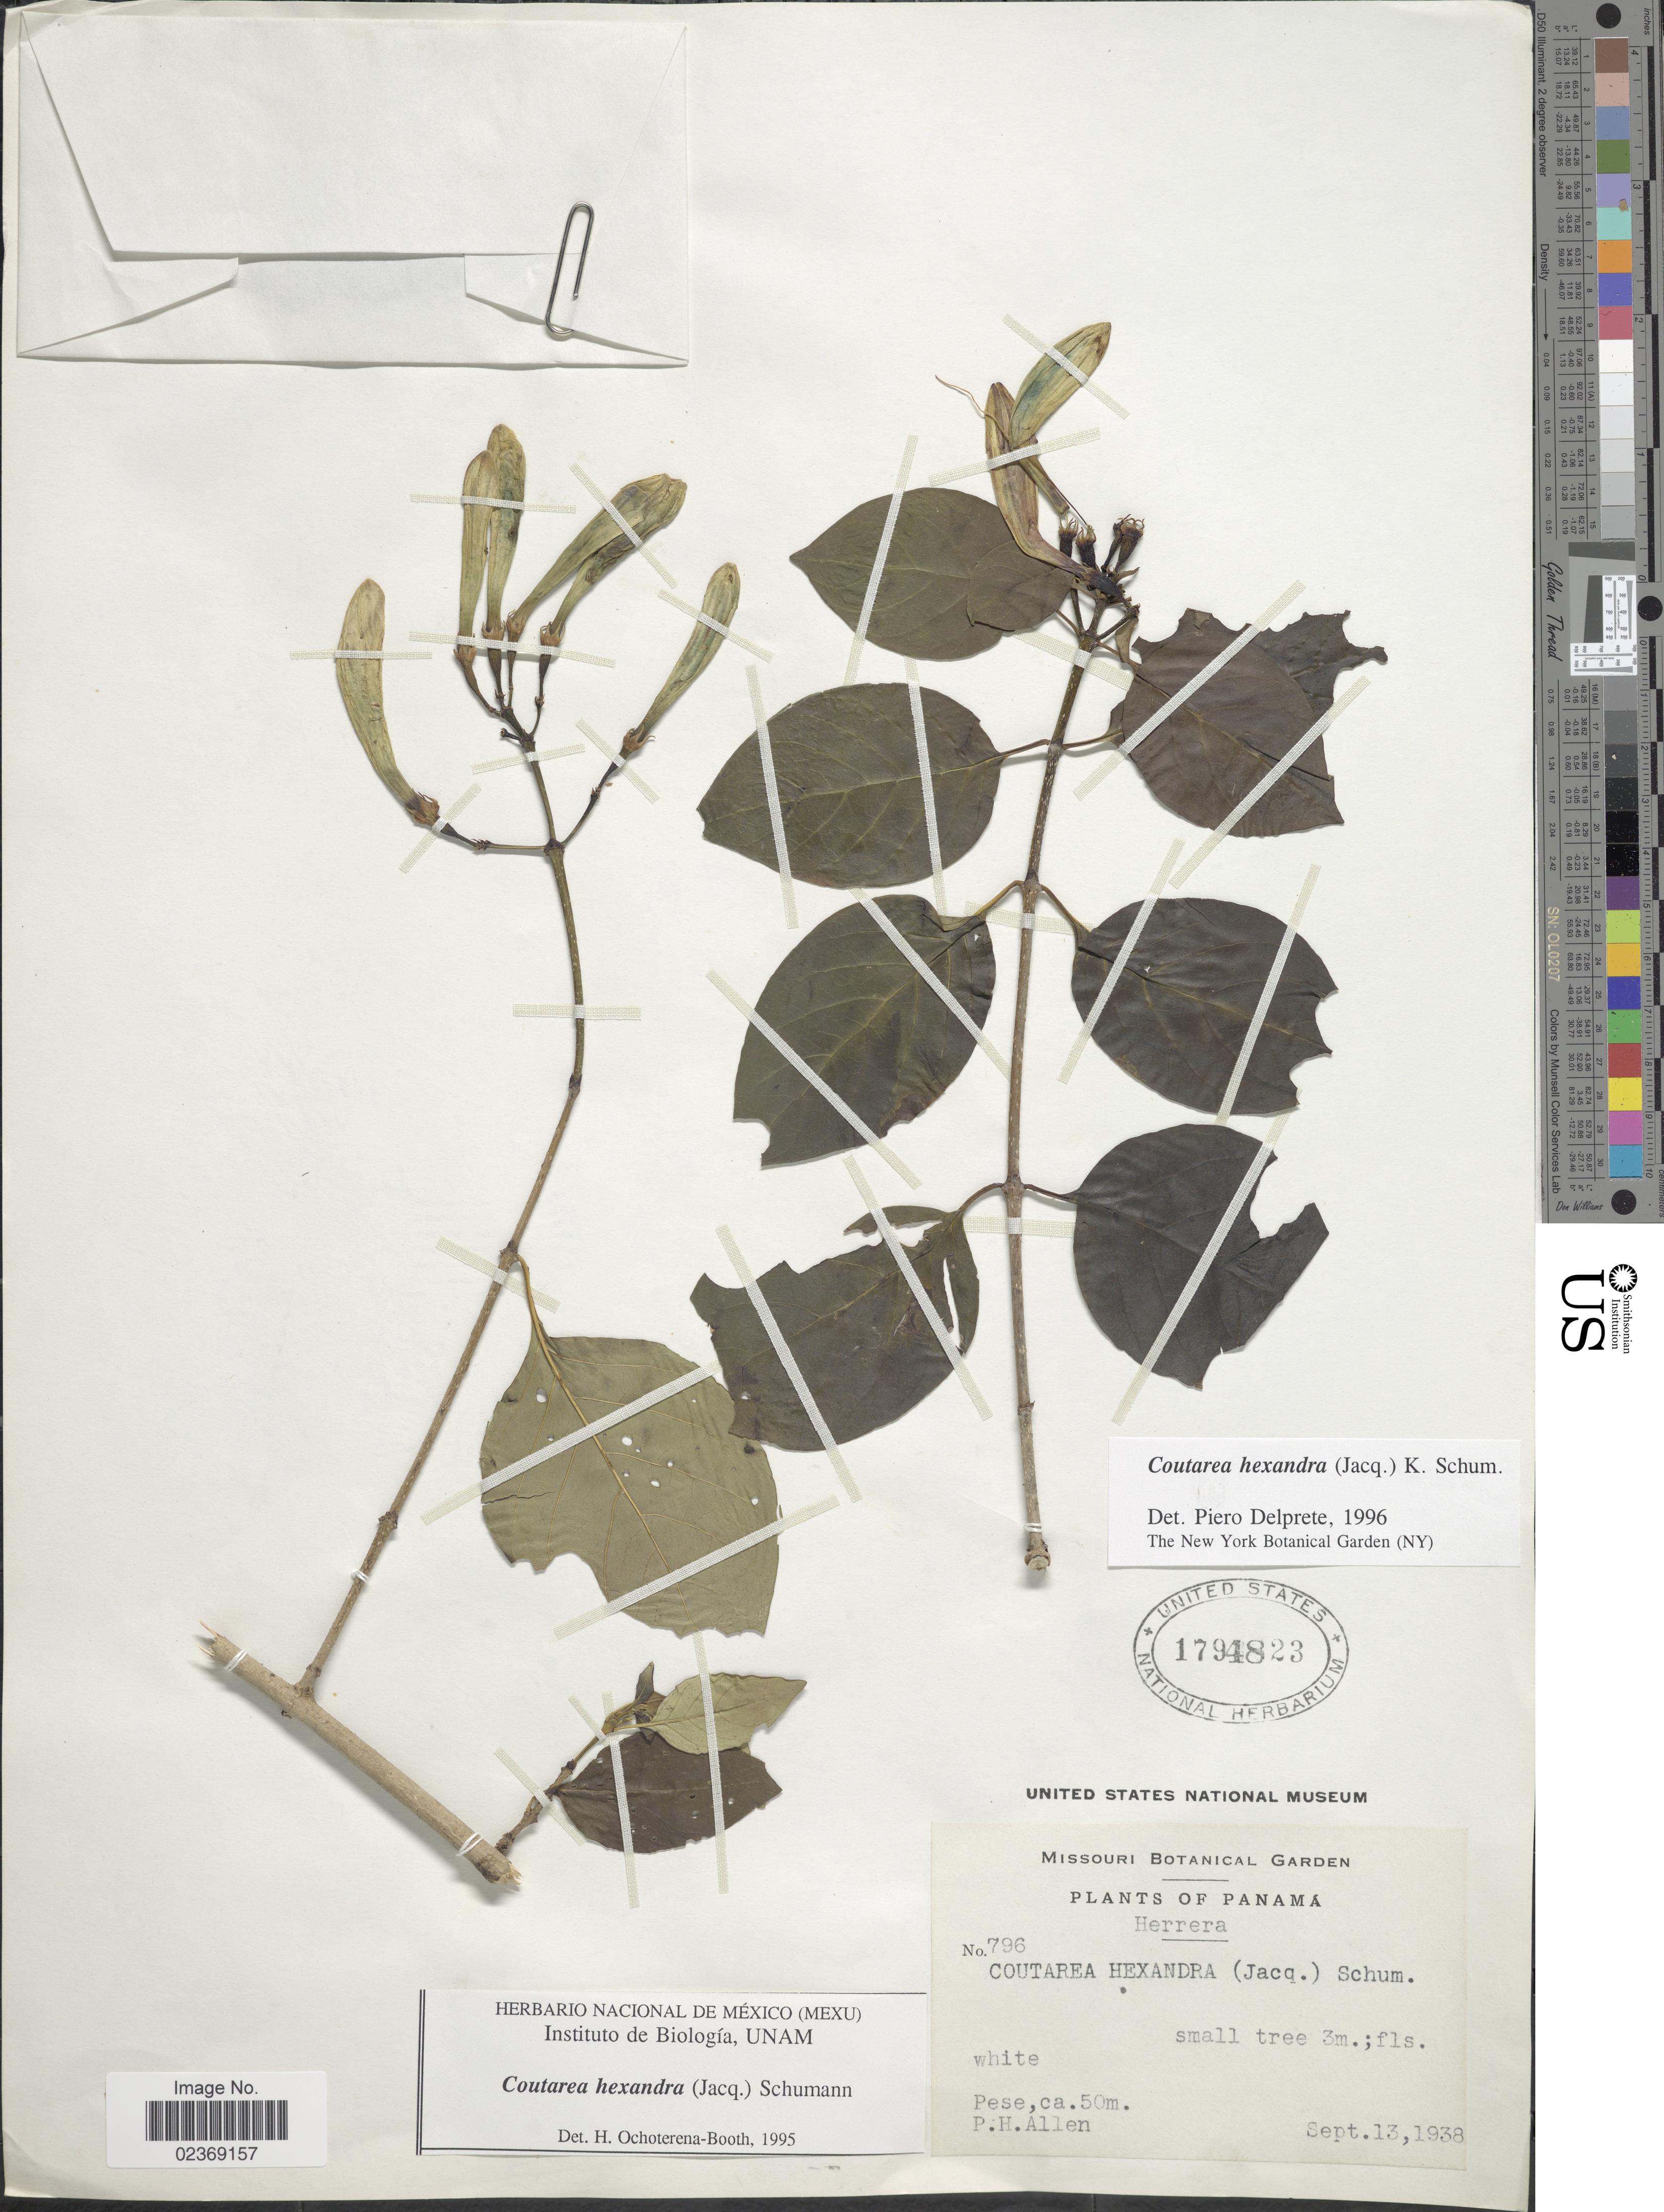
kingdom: Plantae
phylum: Tracheophyta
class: Magnoliopsida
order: Gentianales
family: Rubiaceae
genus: Coutarea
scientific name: Coutarea hexandra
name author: (Jacq.) K. Schum.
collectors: P. H. Allen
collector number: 796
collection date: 1938-09-13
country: Panama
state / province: Herrera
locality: Pese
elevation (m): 50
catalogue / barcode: US 1794823